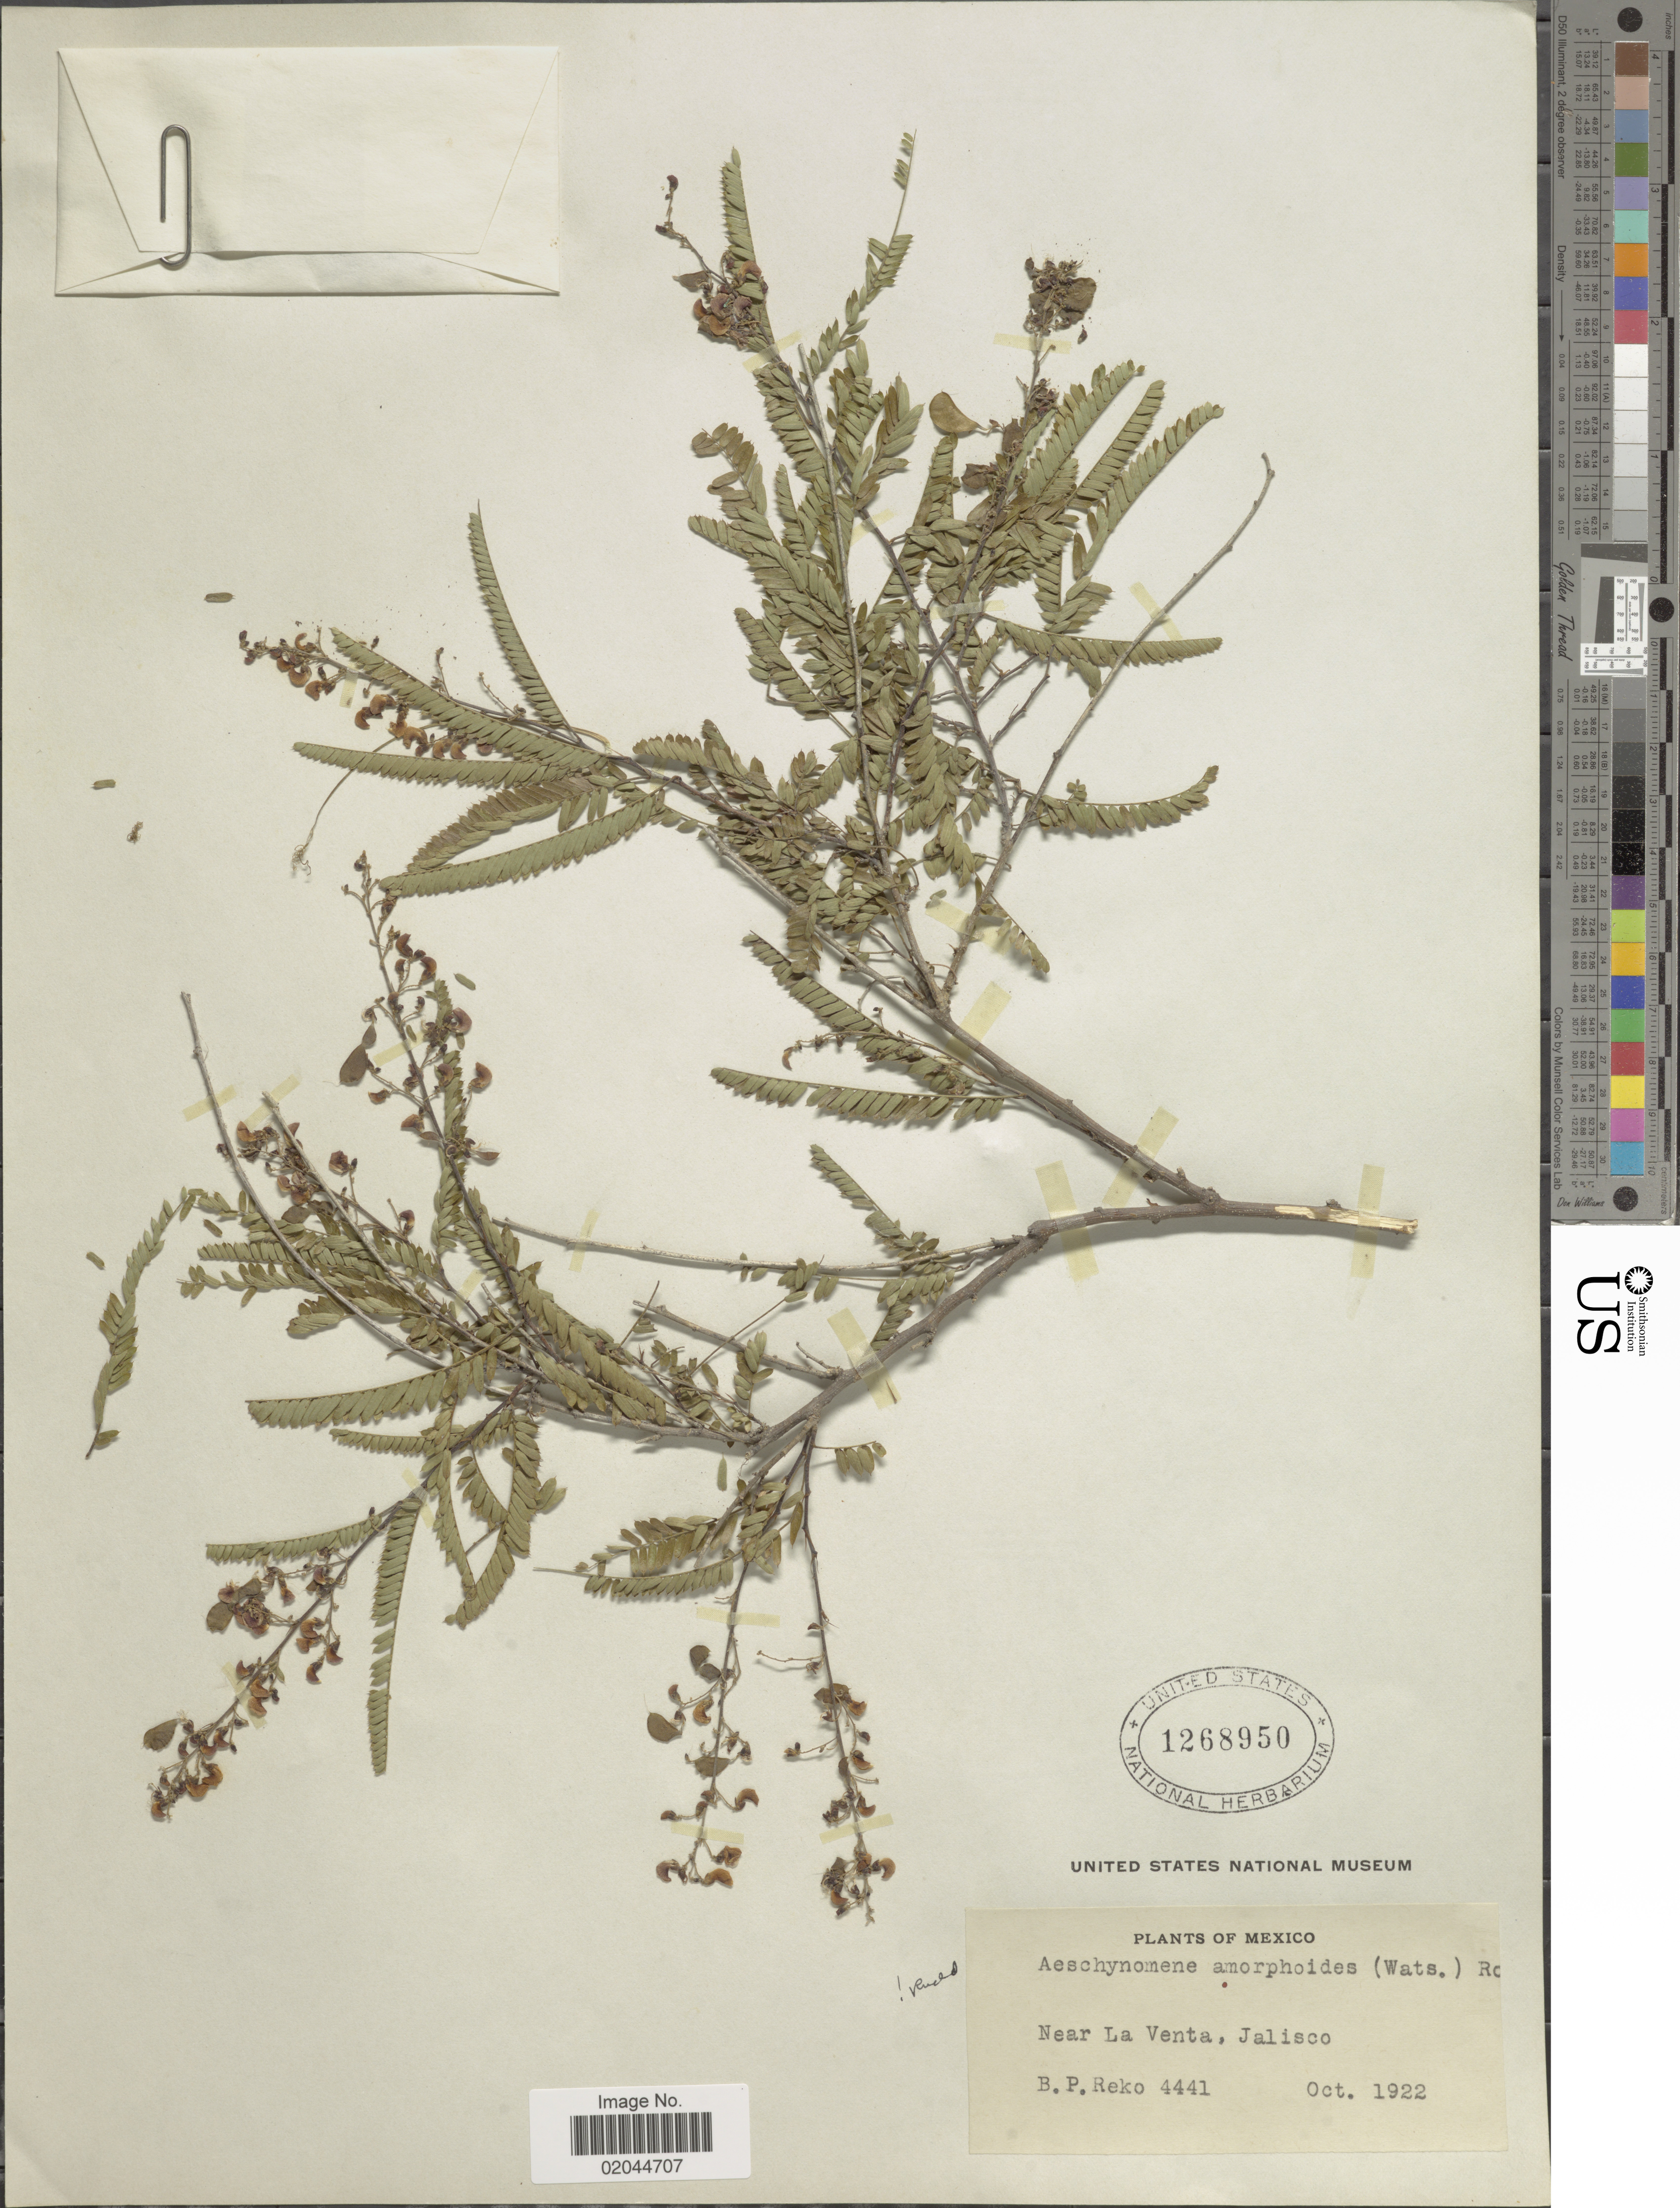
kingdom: Plantae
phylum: Tracheophyta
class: Magnoliopsida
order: Fabales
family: Fabaceae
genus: Aeschynomene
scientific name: Aeschynomene amorphoides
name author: (S. Watson) Rose ex B.L. Rob.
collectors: B. P. Reko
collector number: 4441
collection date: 1922-10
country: Mexico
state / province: Jalisco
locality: Near La Venta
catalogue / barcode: US 1268950